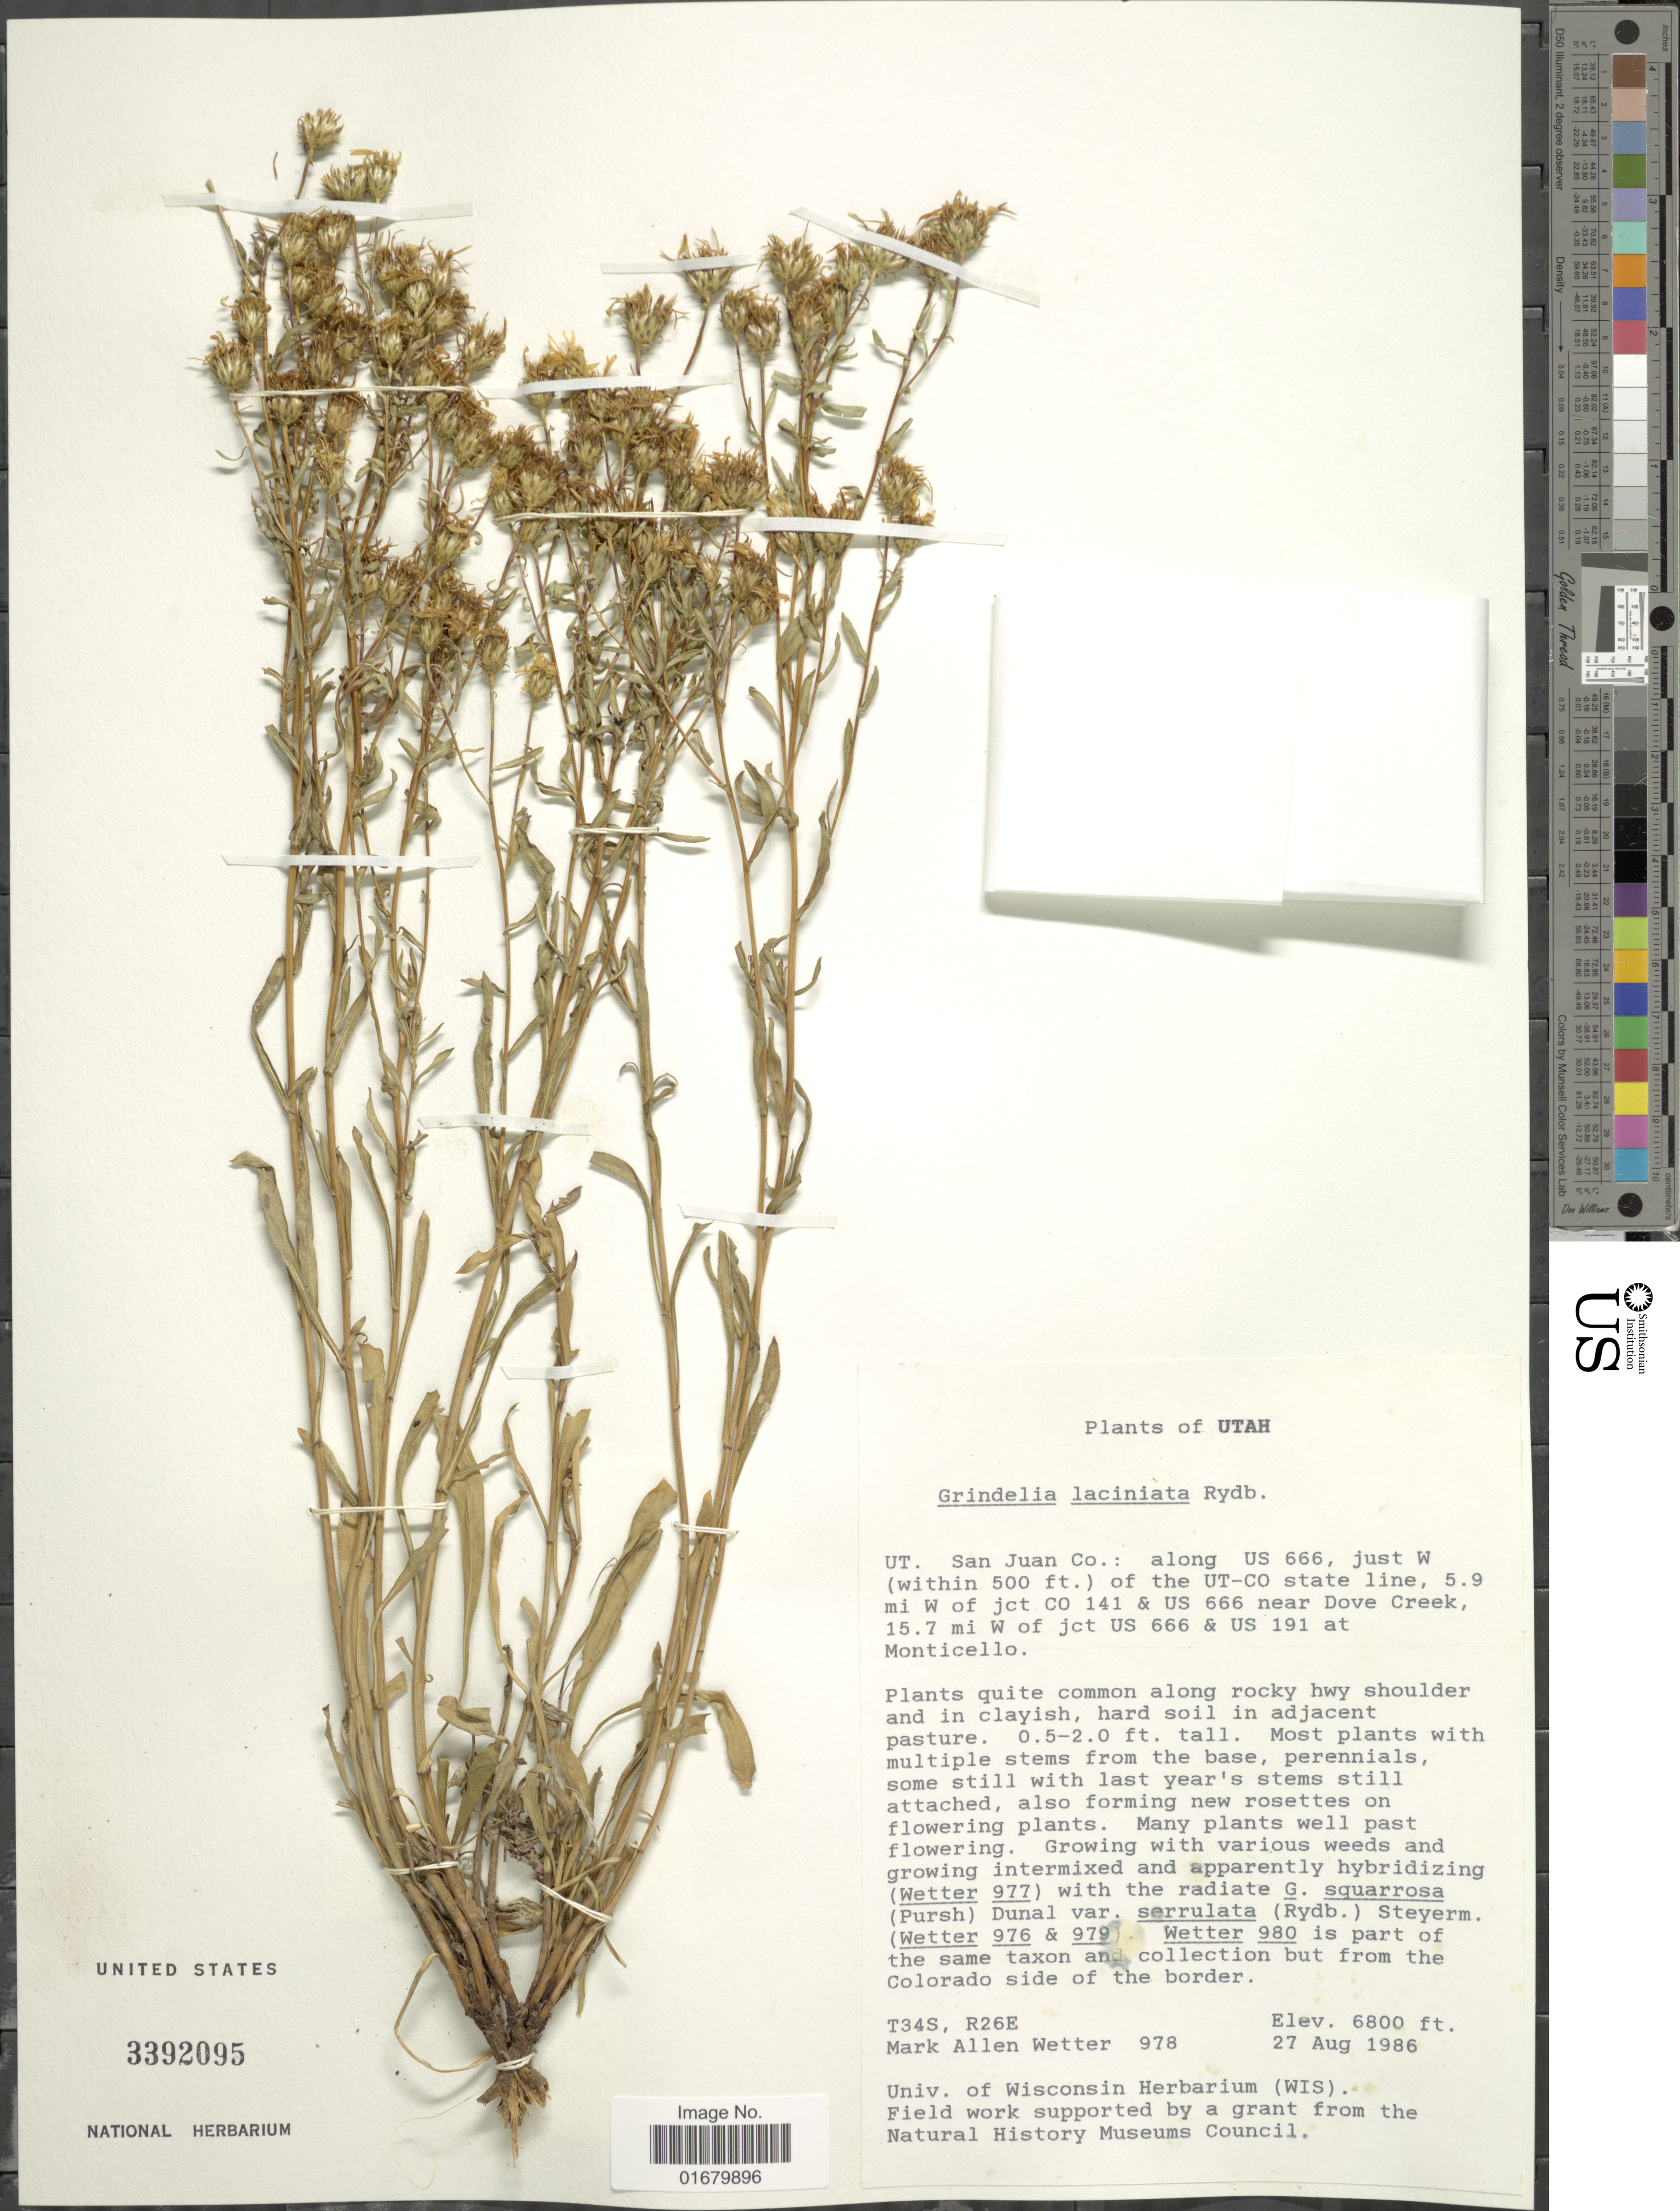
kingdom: Plantae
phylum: Tracheophyta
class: Magnoliopsida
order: Asterales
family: Asteraceae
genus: Grindelia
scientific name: Grindelia laciniata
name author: Rydb.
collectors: M. Wetter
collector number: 978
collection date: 1986-08-27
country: United States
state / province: Utah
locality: San Juan Co.: along US 666, just w 9 (within 500 ft.) of the UT-CO state line. 5.9 mi W of jct CO 141 & US 666 near Dove Creek, 15.7 mi W of jct US 666 & US 191 at Monticello. T34S, R26E.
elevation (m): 2073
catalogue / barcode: US 3392095